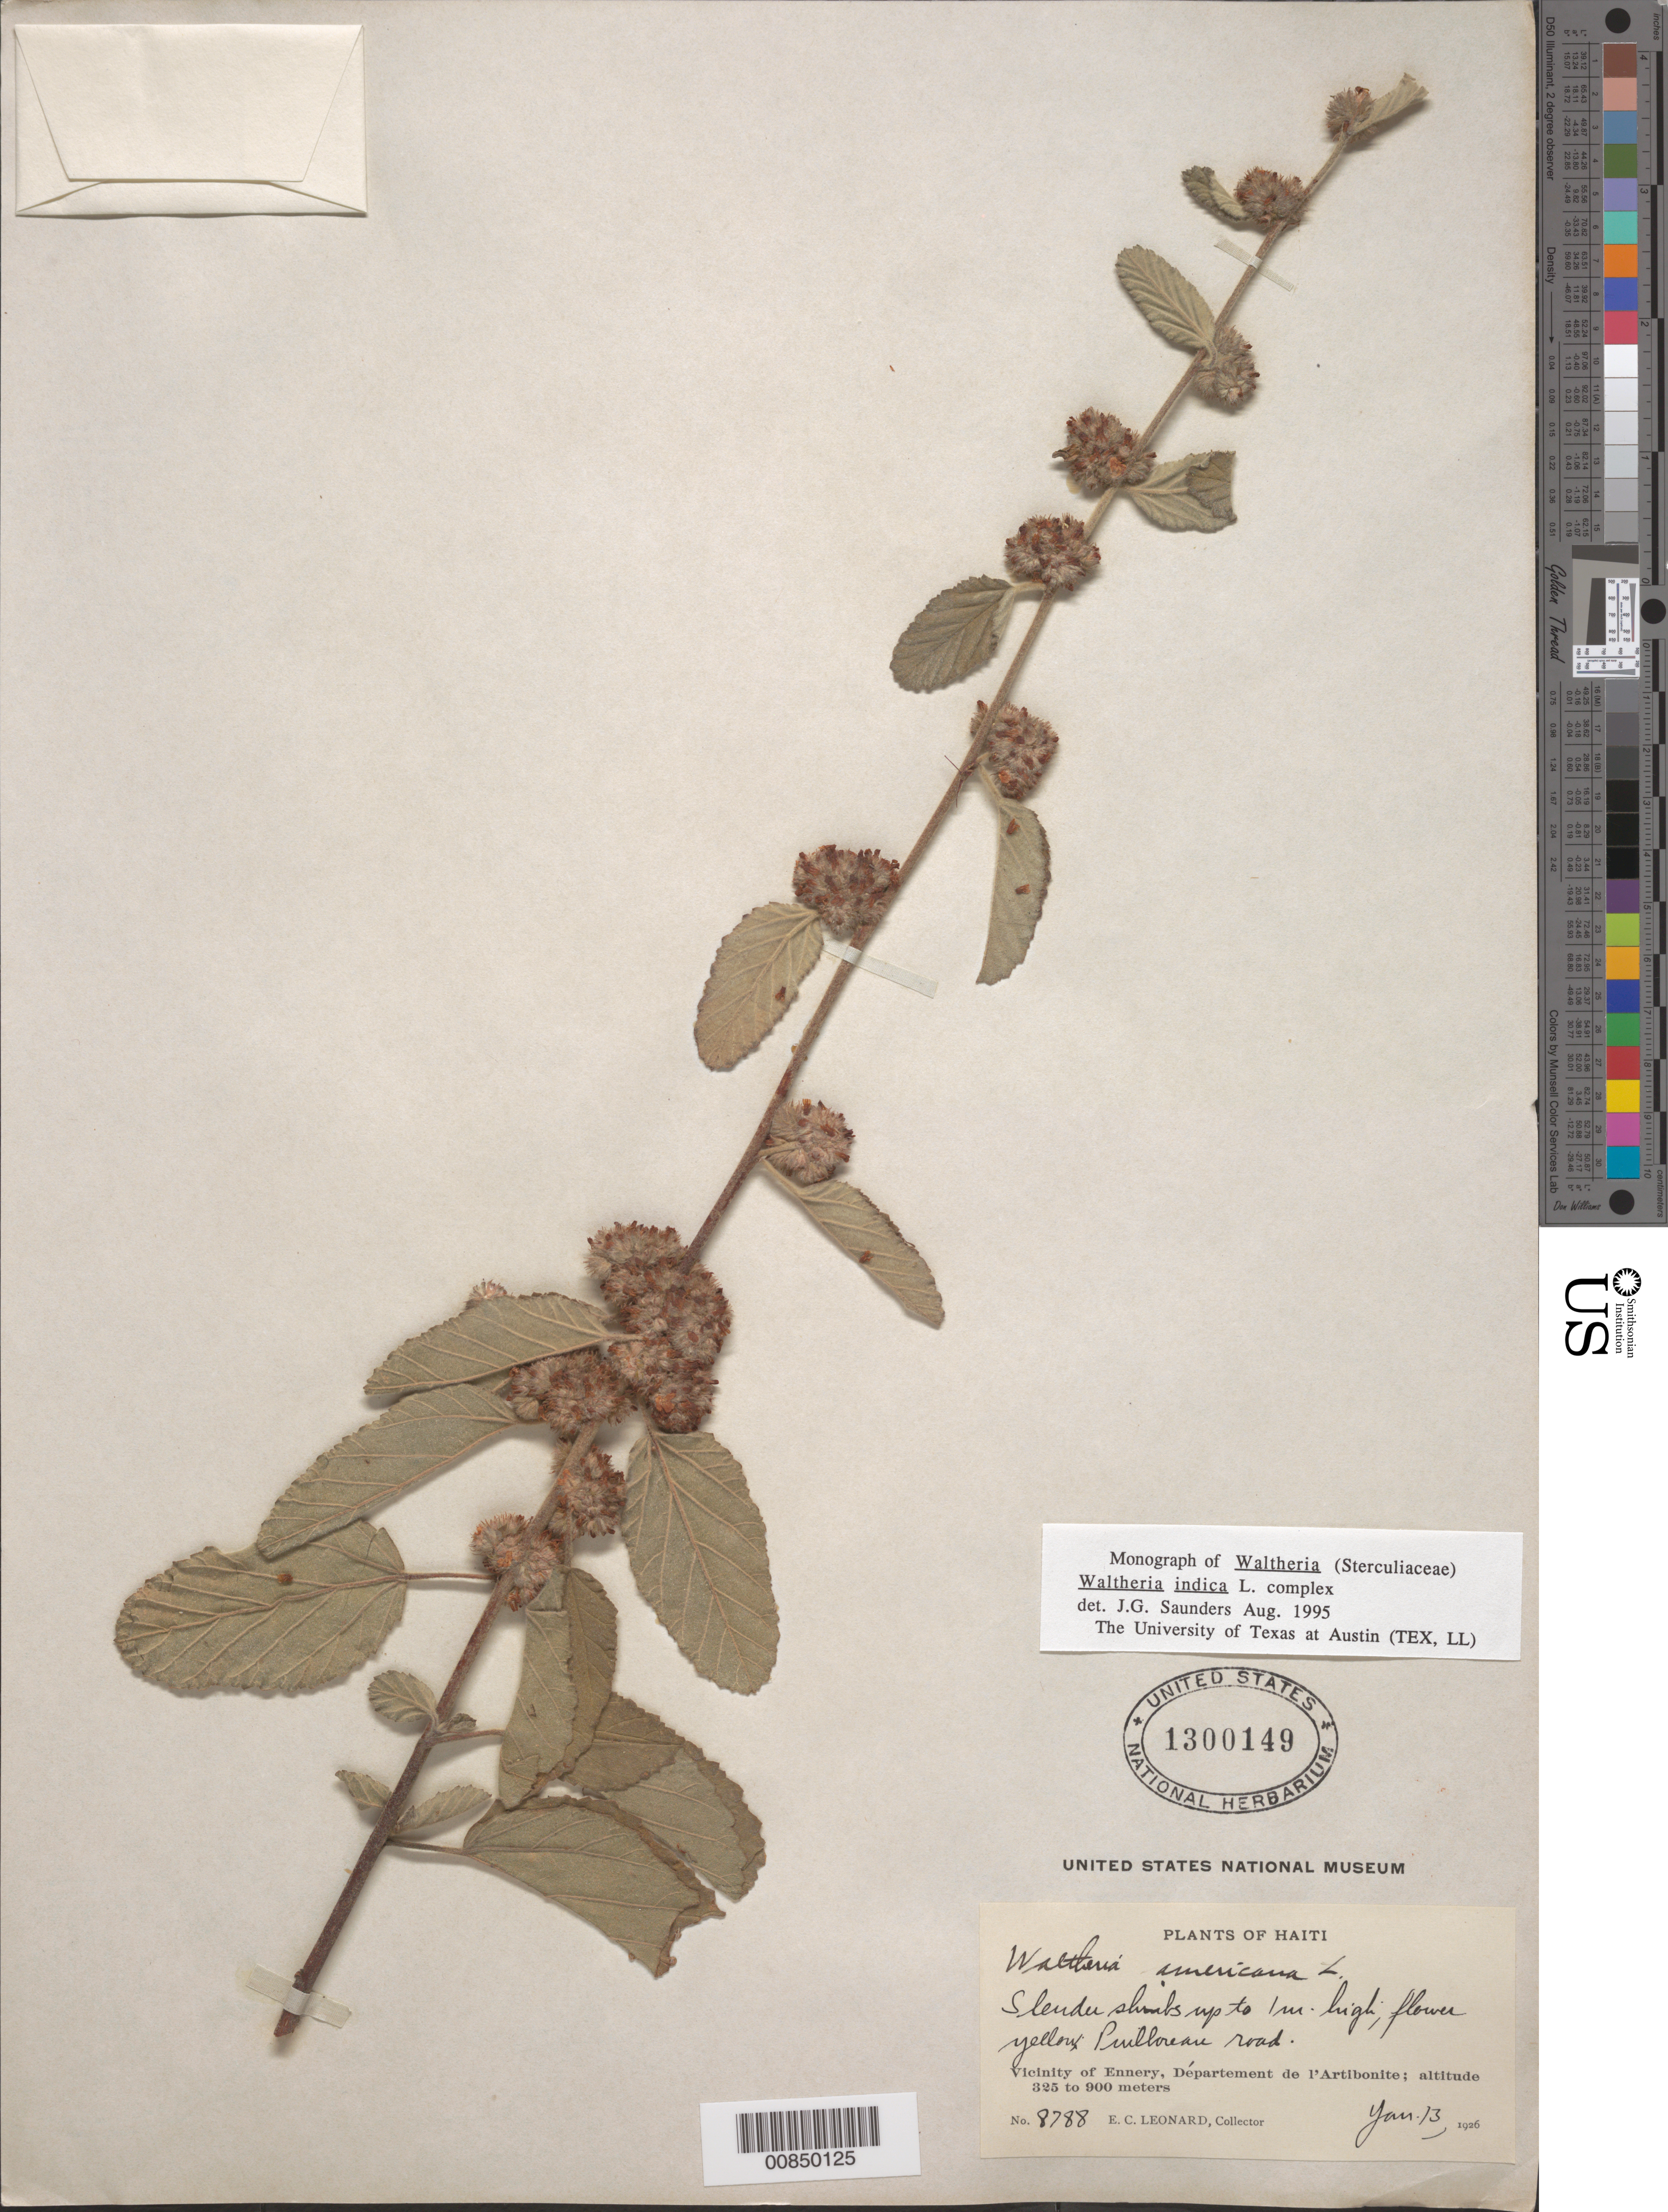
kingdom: Plantae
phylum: Tracheophyta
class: Magnoliopsida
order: Malvales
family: Malvaceae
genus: Waltheria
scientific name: Waltheria indica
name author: L.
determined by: Saunders, J. G.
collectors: E. C. Leonard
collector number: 8788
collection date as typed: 13 Jan 1926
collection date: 1926-01-13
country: Haiti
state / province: Artibonite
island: Hispaniola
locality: Vicinity of Ennery, Puilboreau road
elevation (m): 325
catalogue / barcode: US 1300149